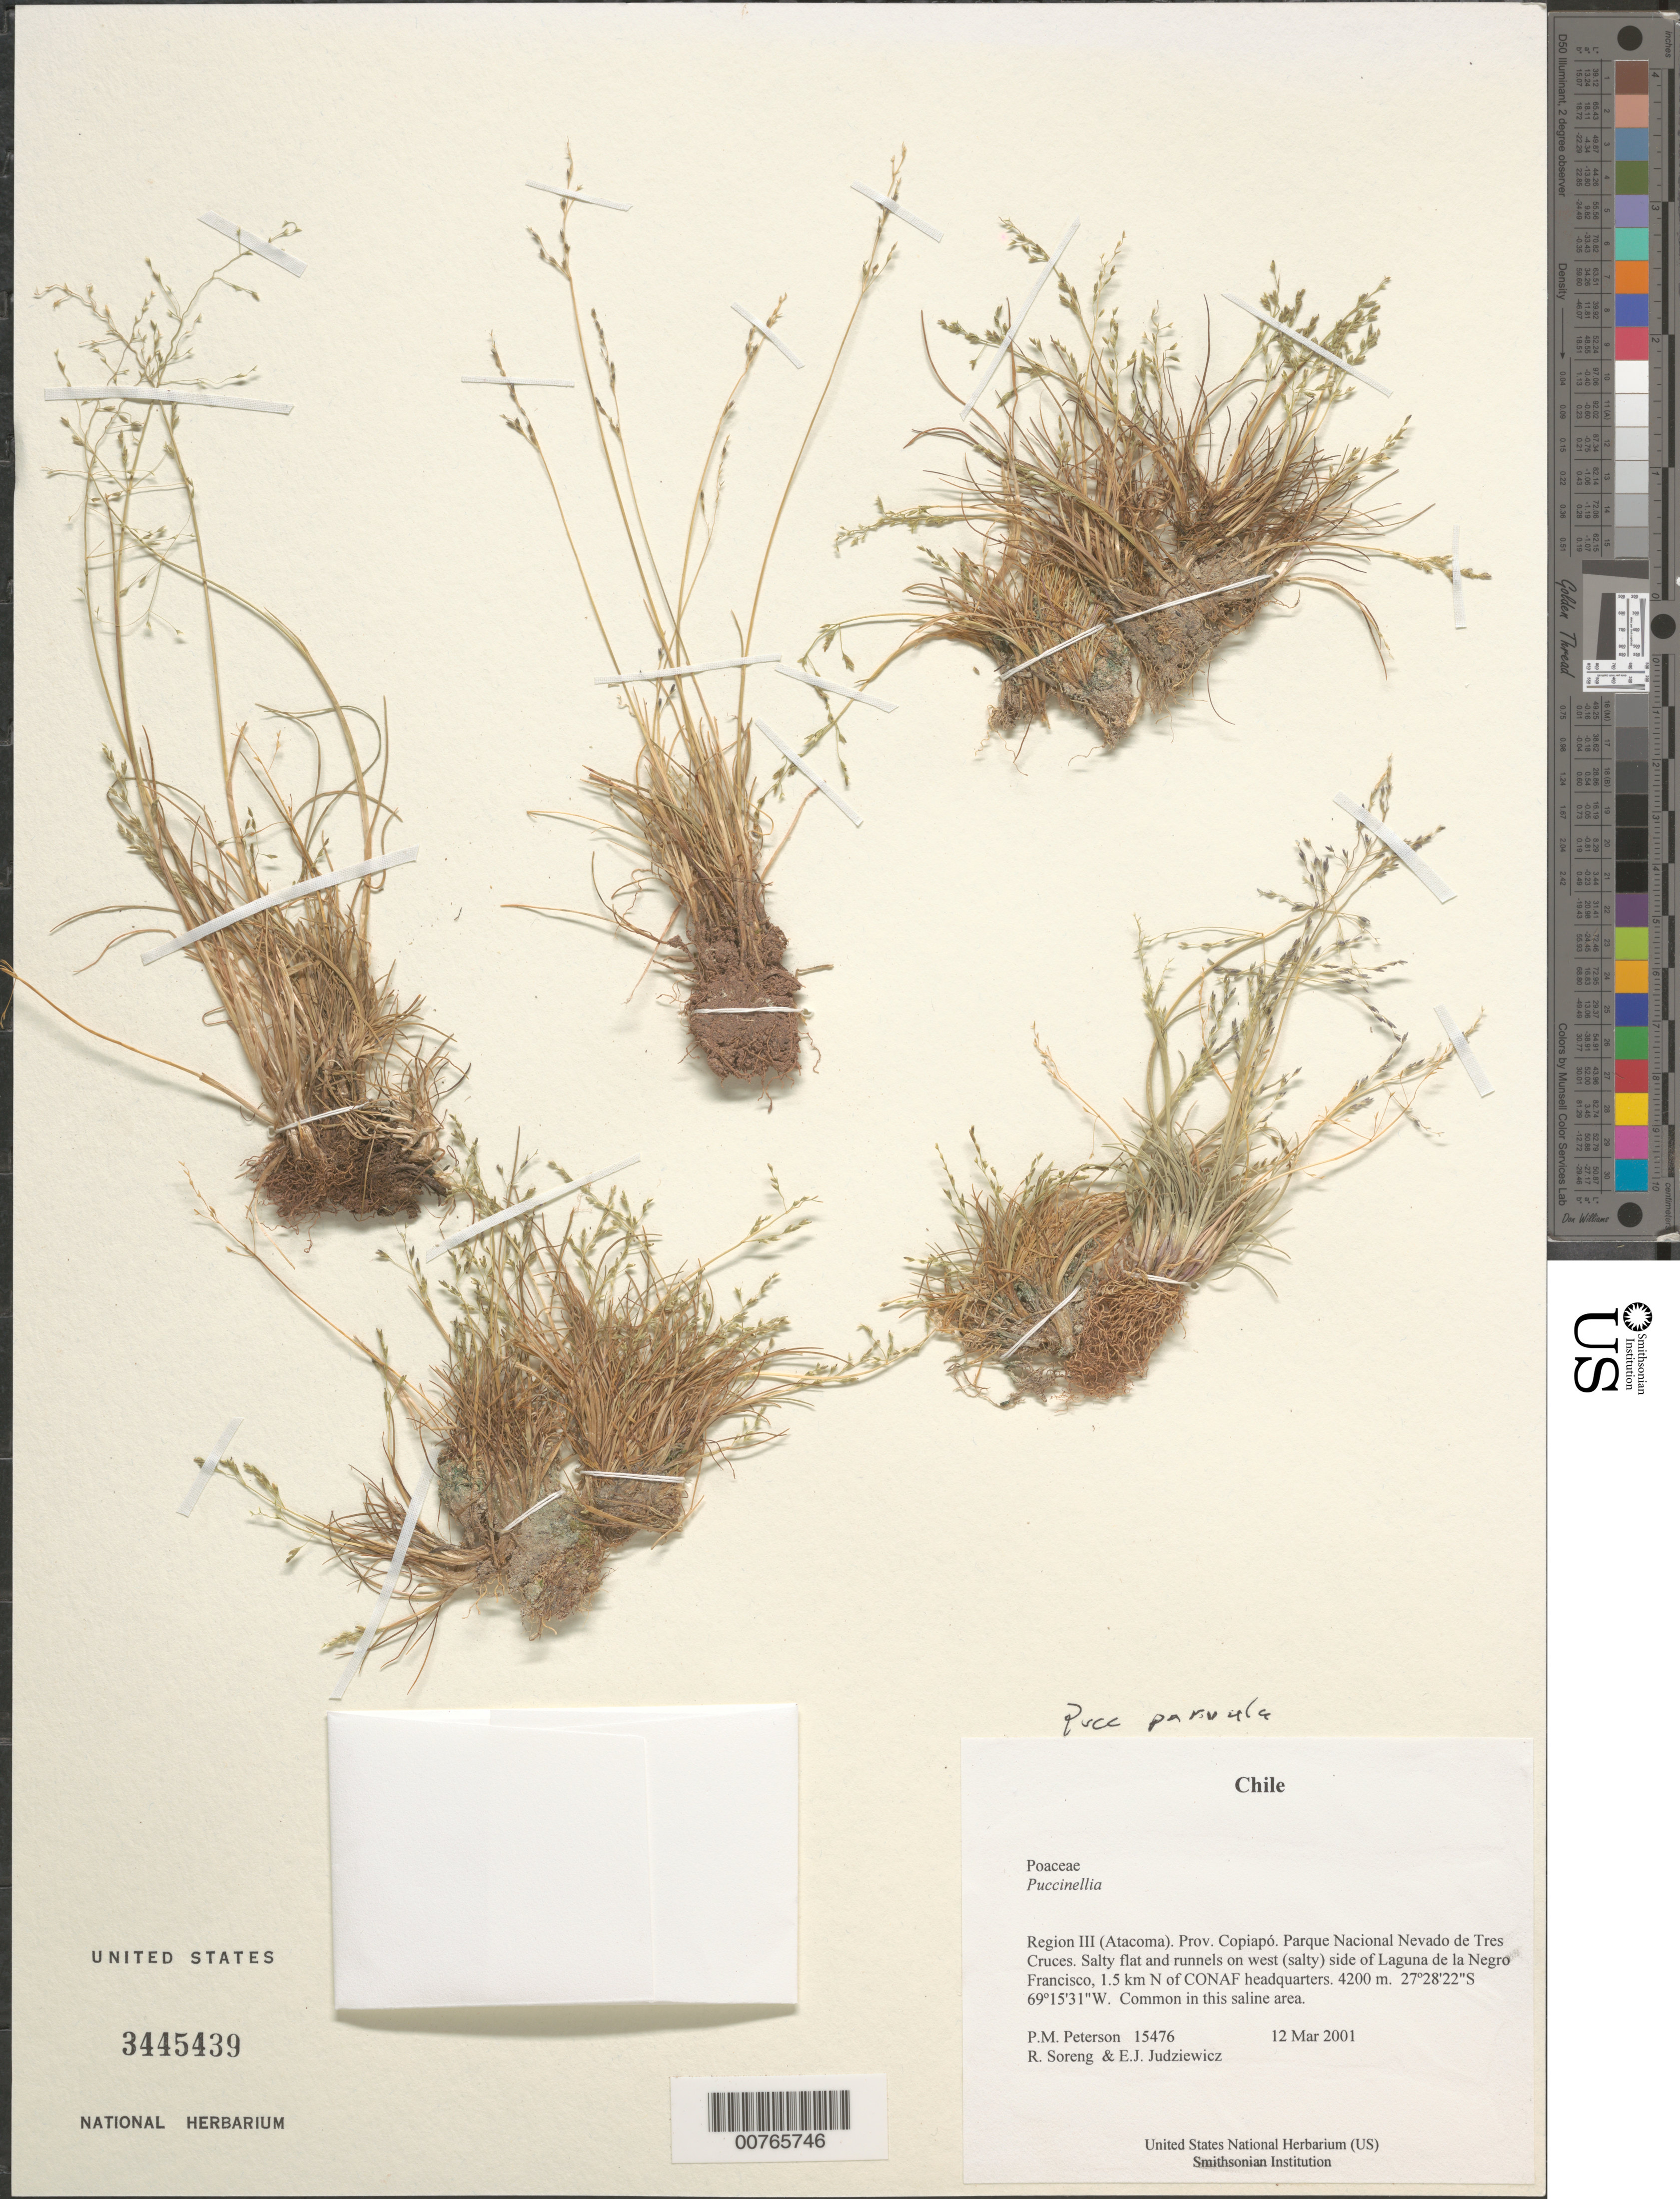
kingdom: Plantae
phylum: Tracheophyta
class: Liliopsida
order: Poales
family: Poaceae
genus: Puccinellia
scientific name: Puccinellia parvula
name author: Hitchc.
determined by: Soreng, Robert J., Research Associate (BOT), Smithsonian Institution - National Museum of Natural History (UNITED STATES)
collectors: P. M. Peterson, R. J. Soreng & E. J. Judziewicz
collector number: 15476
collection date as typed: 12 Mar 2001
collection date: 2001-03-12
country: Chile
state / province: Atacama (III)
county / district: Copiapó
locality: Parque Nacional Nevado de Tres Cruces. Salty flat and runnels on west (salty) side of Laguna de la Negro Francisco, 1.5 km N of CONAF headquarters.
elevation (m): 4200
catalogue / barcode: US 3445439